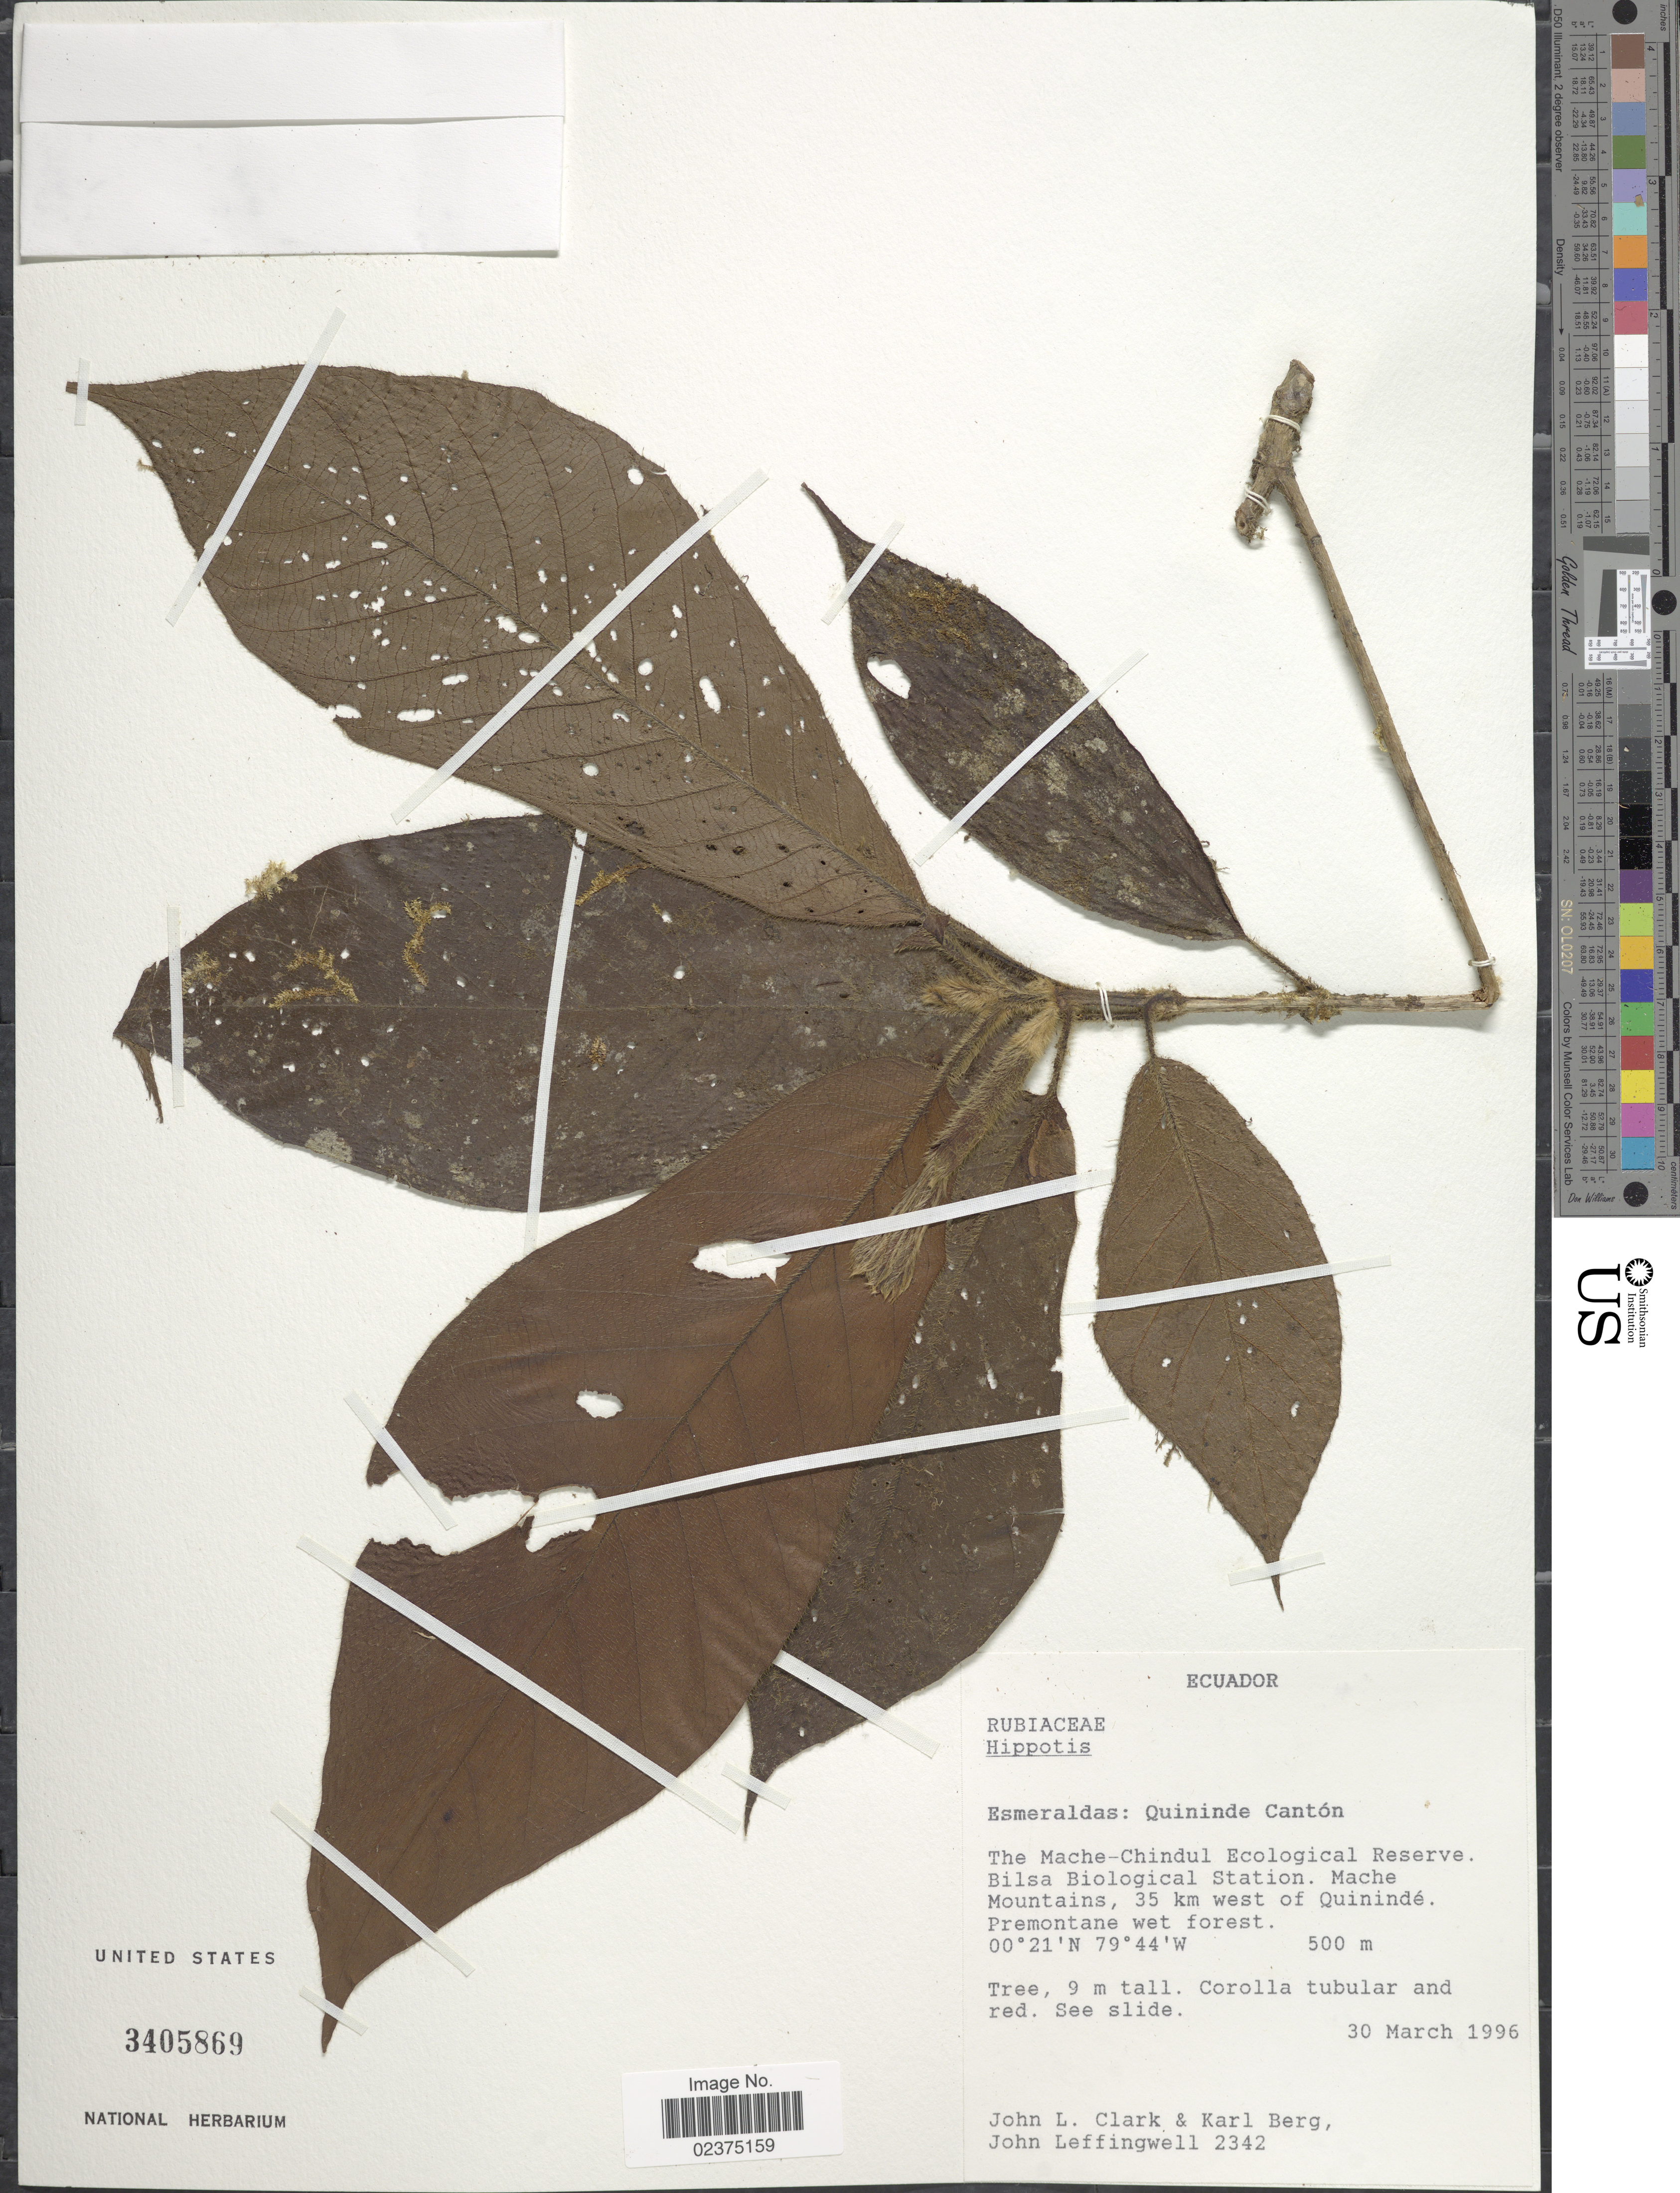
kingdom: Plantae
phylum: Tracheophyta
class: Magnoliopsida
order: Gentianales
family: Rubiaceae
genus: Hippotis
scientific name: Hippotis sp.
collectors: J. L. Clark, K. Berg & J. Leffingwell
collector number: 2342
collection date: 1996-03-30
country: Ecuador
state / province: Esmeraldas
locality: Quininde Cantón, The Mache-Chindul Ecological Reserve. Bilsa Biological Station. Mache Mountains, 35 km west of Quinindé. Premontane wet forest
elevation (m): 500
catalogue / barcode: US 3405869